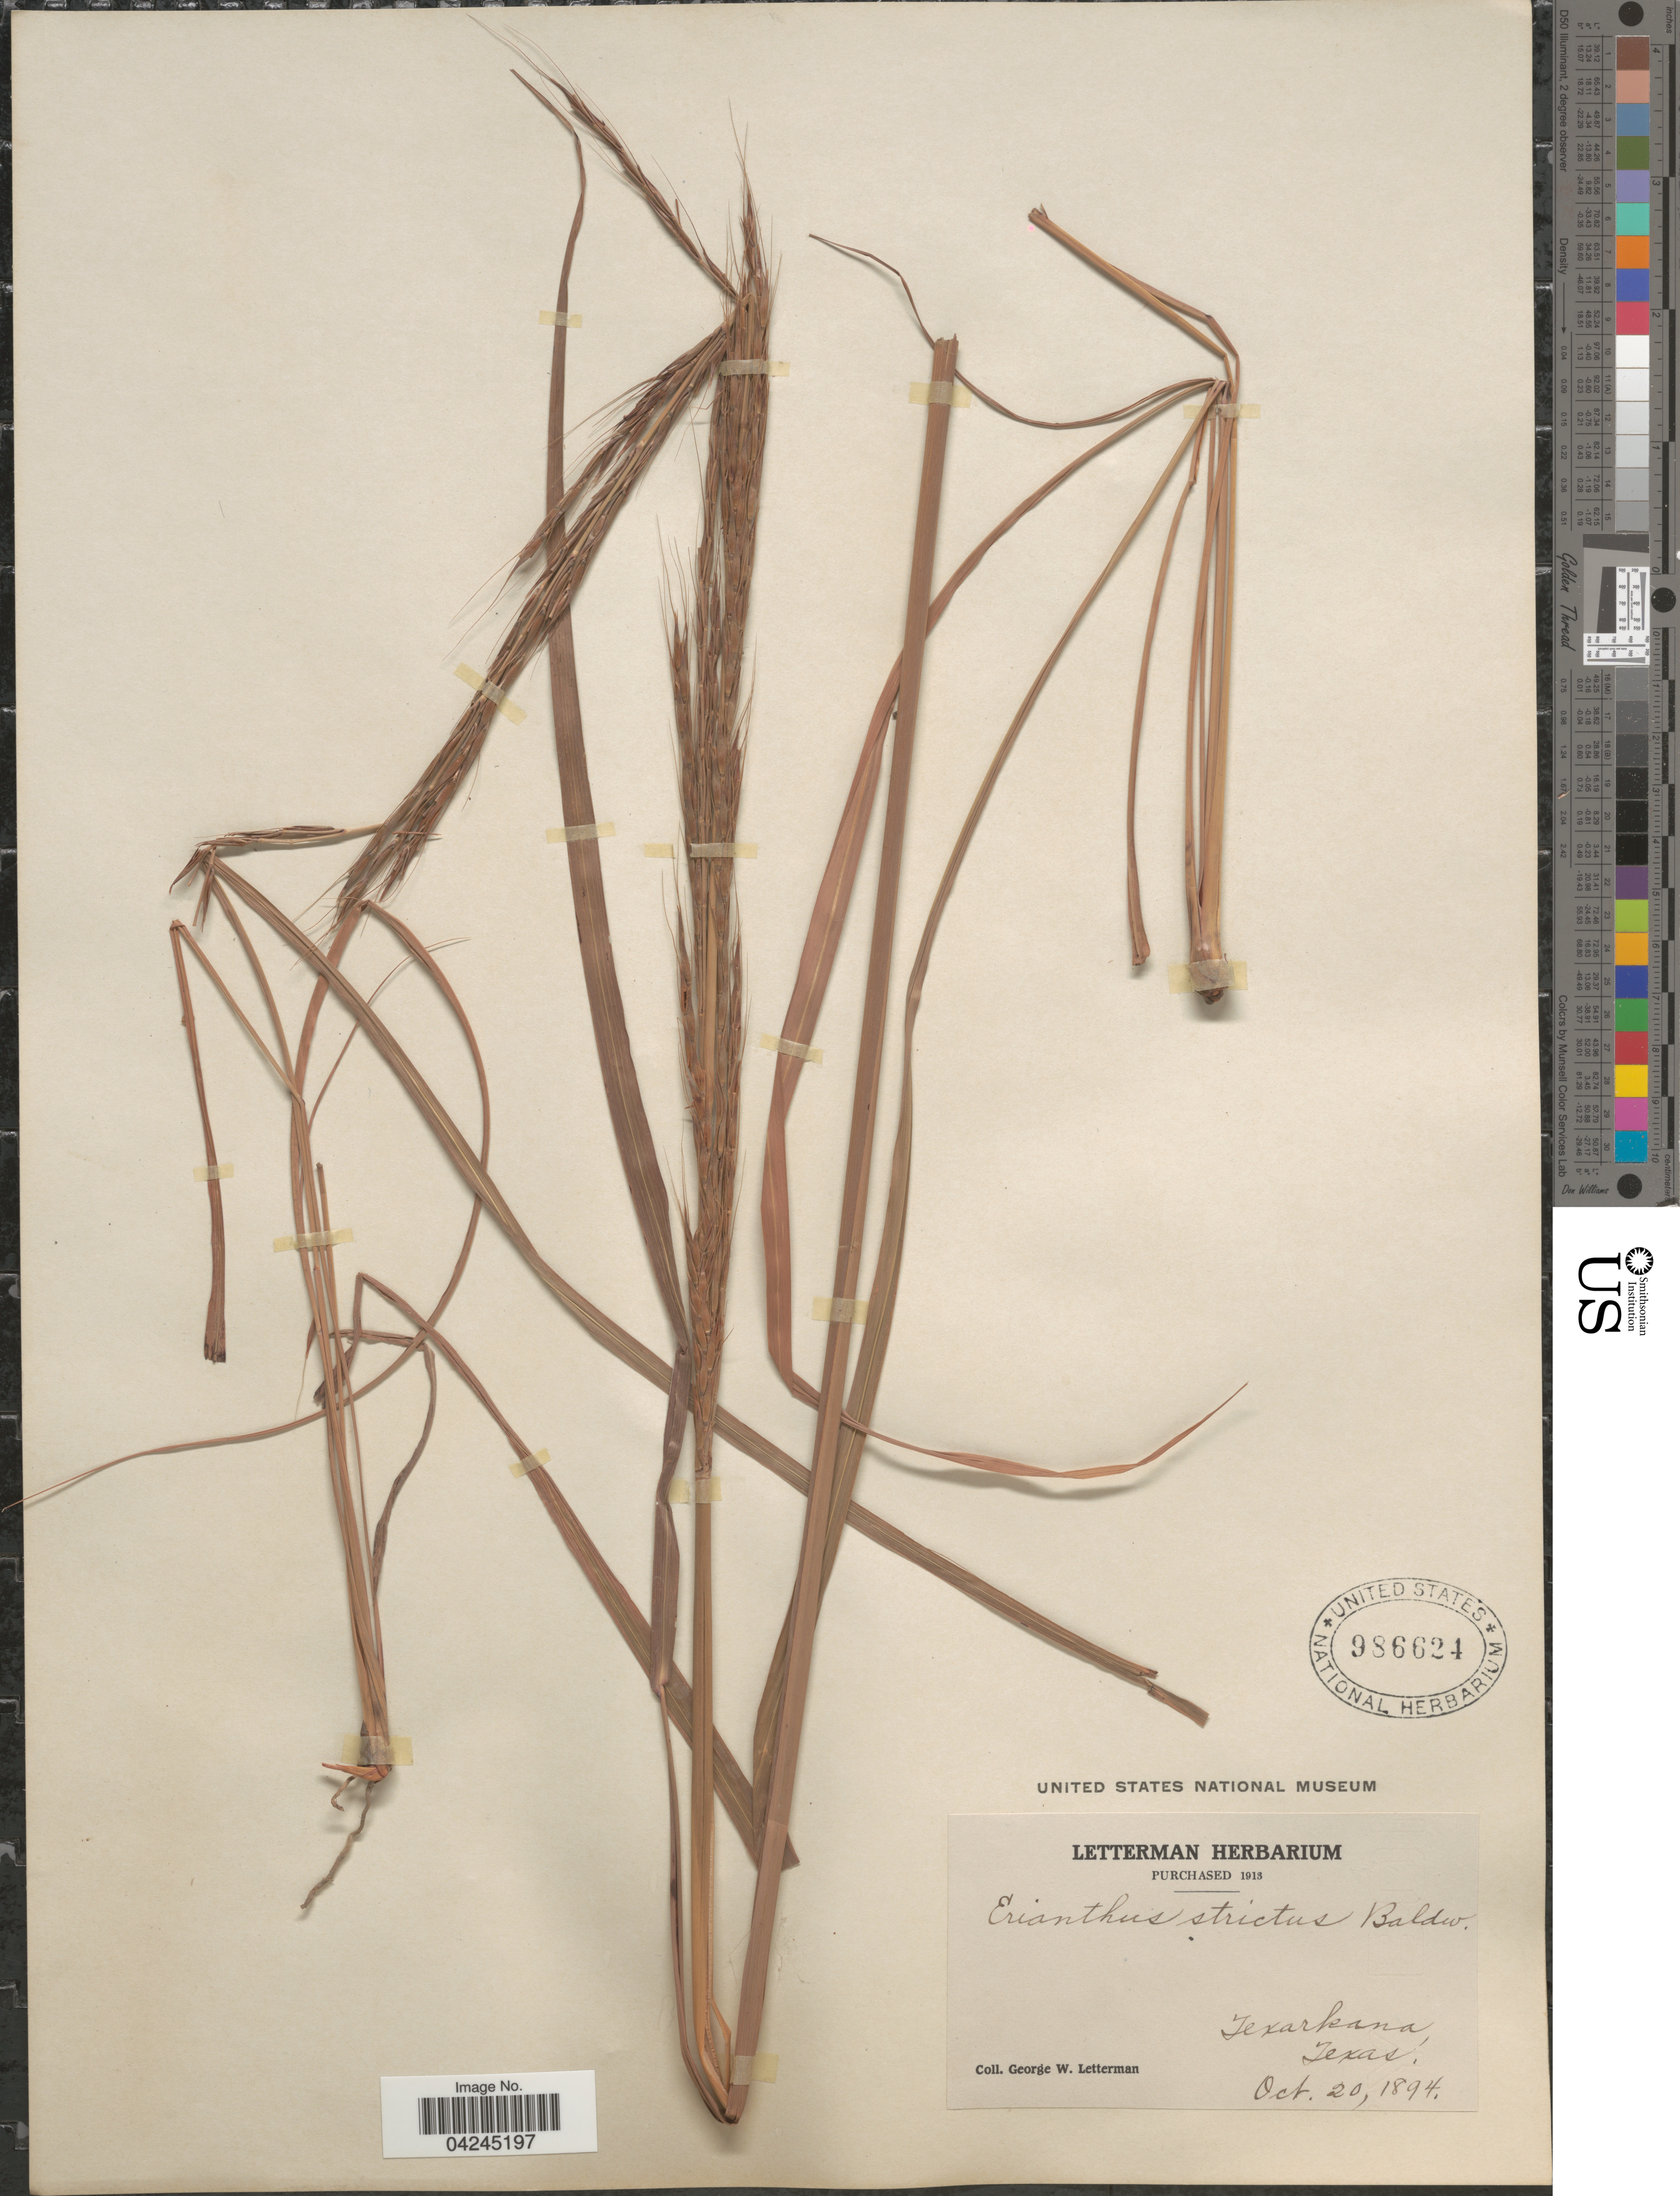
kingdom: Plantae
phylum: Tracheophyta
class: Liliopsida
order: Poales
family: Poaceae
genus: Erianthus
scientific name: Erianthus strictus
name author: Baldwin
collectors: G. W. Letterman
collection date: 1894-10-20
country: United States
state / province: Texas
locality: Texarkana.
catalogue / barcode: US 986624